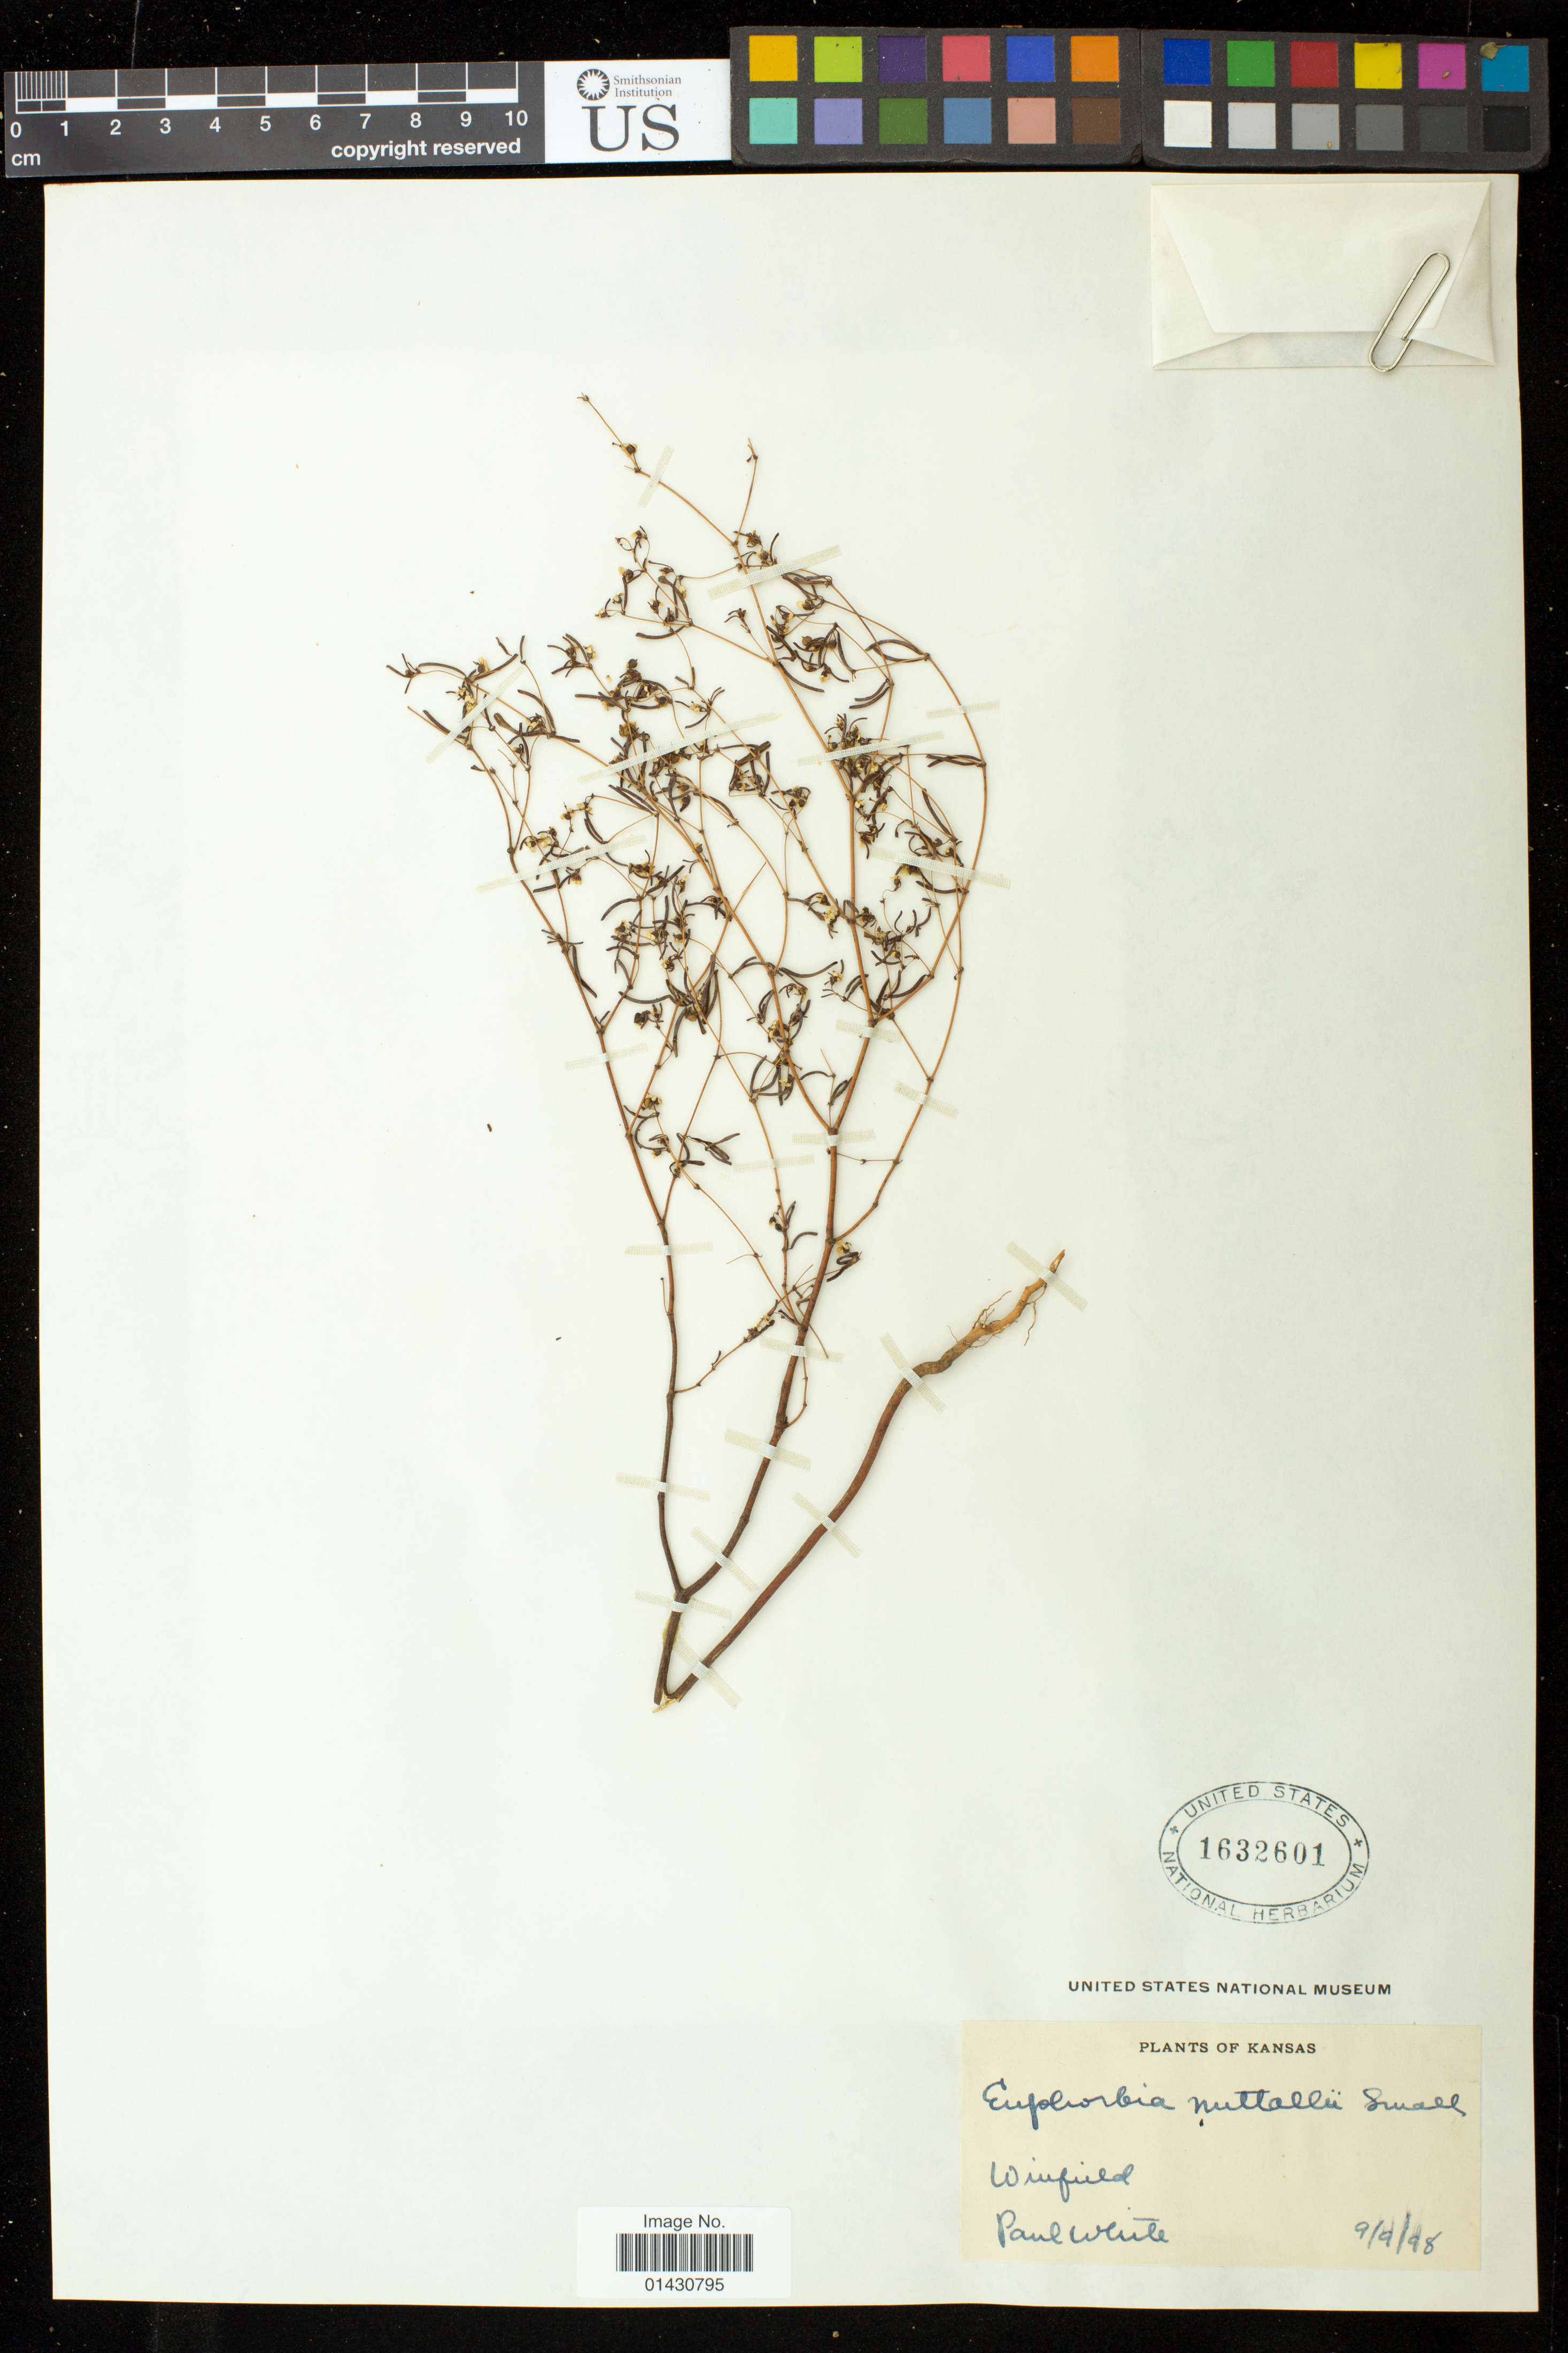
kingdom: Plantae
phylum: Tracheophyta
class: Magnoliopsida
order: Malpighiales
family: Euphorbiaceae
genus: Euphorbia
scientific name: Euphorbia missurica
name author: Raf.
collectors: P. J. White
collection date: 1898-09-09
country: United States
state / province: Kansas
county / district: Cowley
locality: Winfield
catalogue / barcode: US 1632601